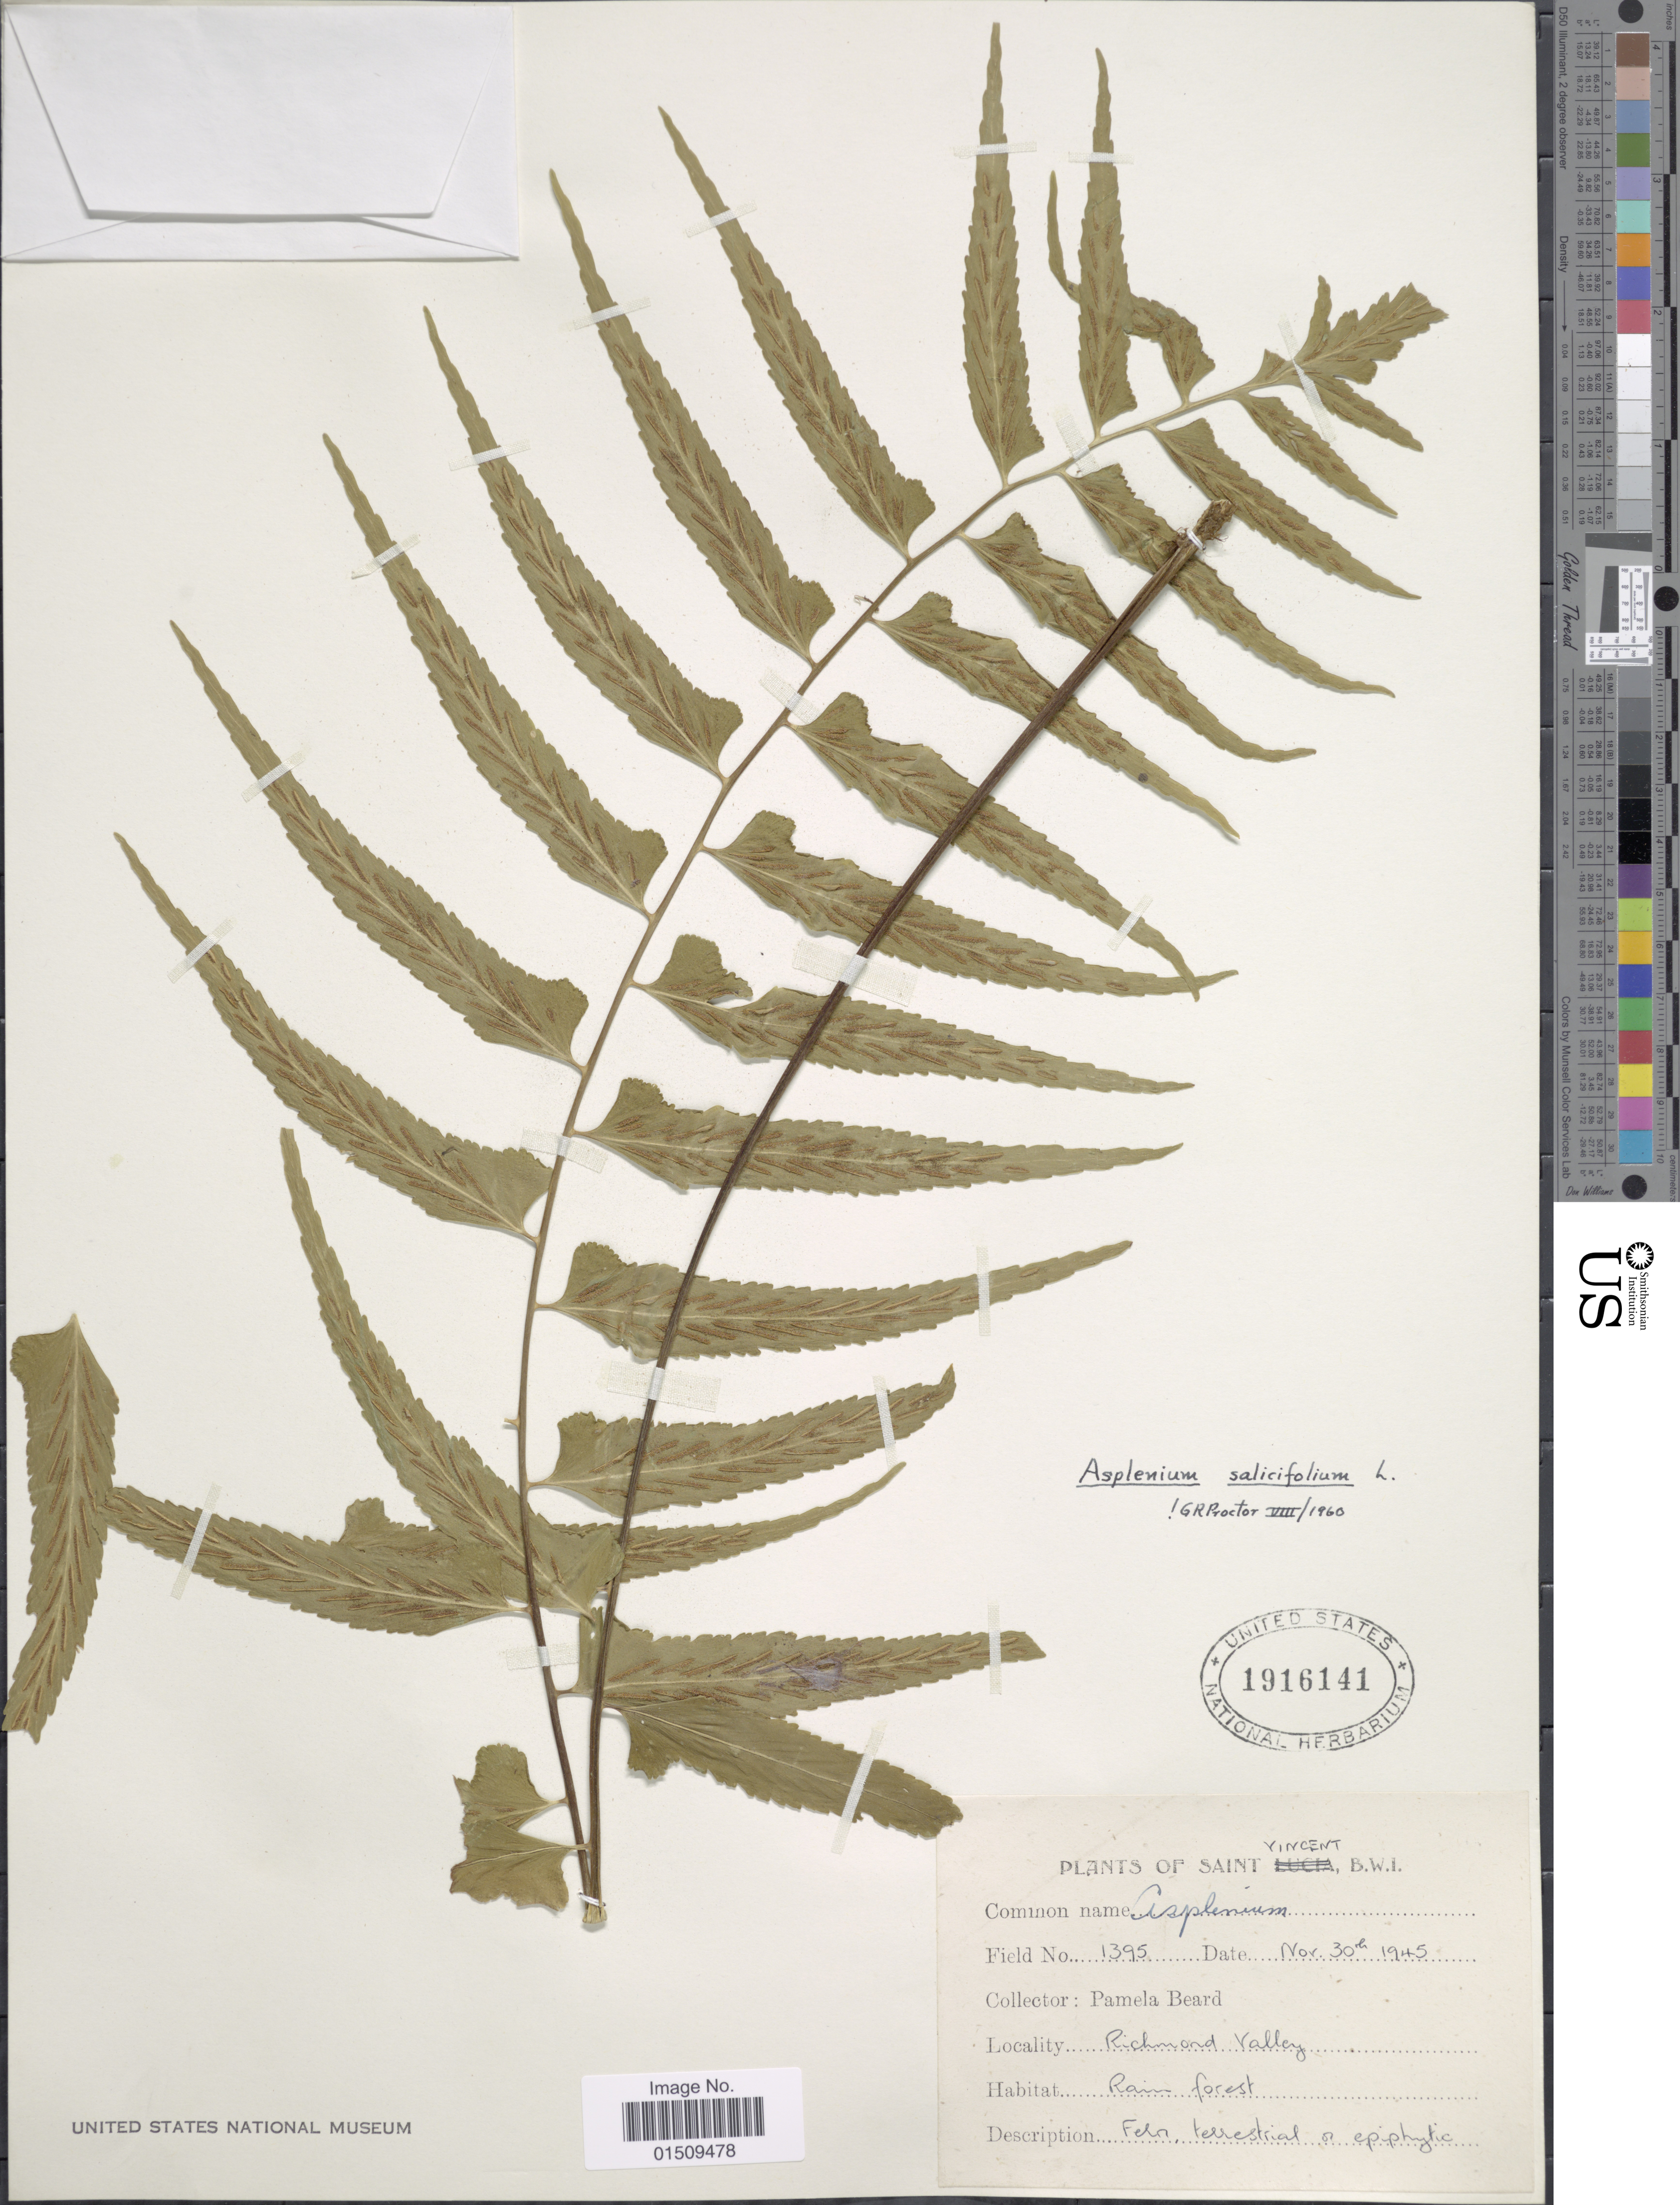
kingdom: Plantae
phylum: Tracheophyta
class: Polypodiopsida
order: Polypodiales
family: Aspleniaceae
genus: Asplenium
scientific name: Asplenium salicifolium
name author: L.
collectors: P. Beard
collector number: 1395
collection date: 1945-11-30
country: St. Vincent - Grenadines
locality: Saint Vincent. B.W.I., Richmond Valley.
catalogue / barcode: US 1916141